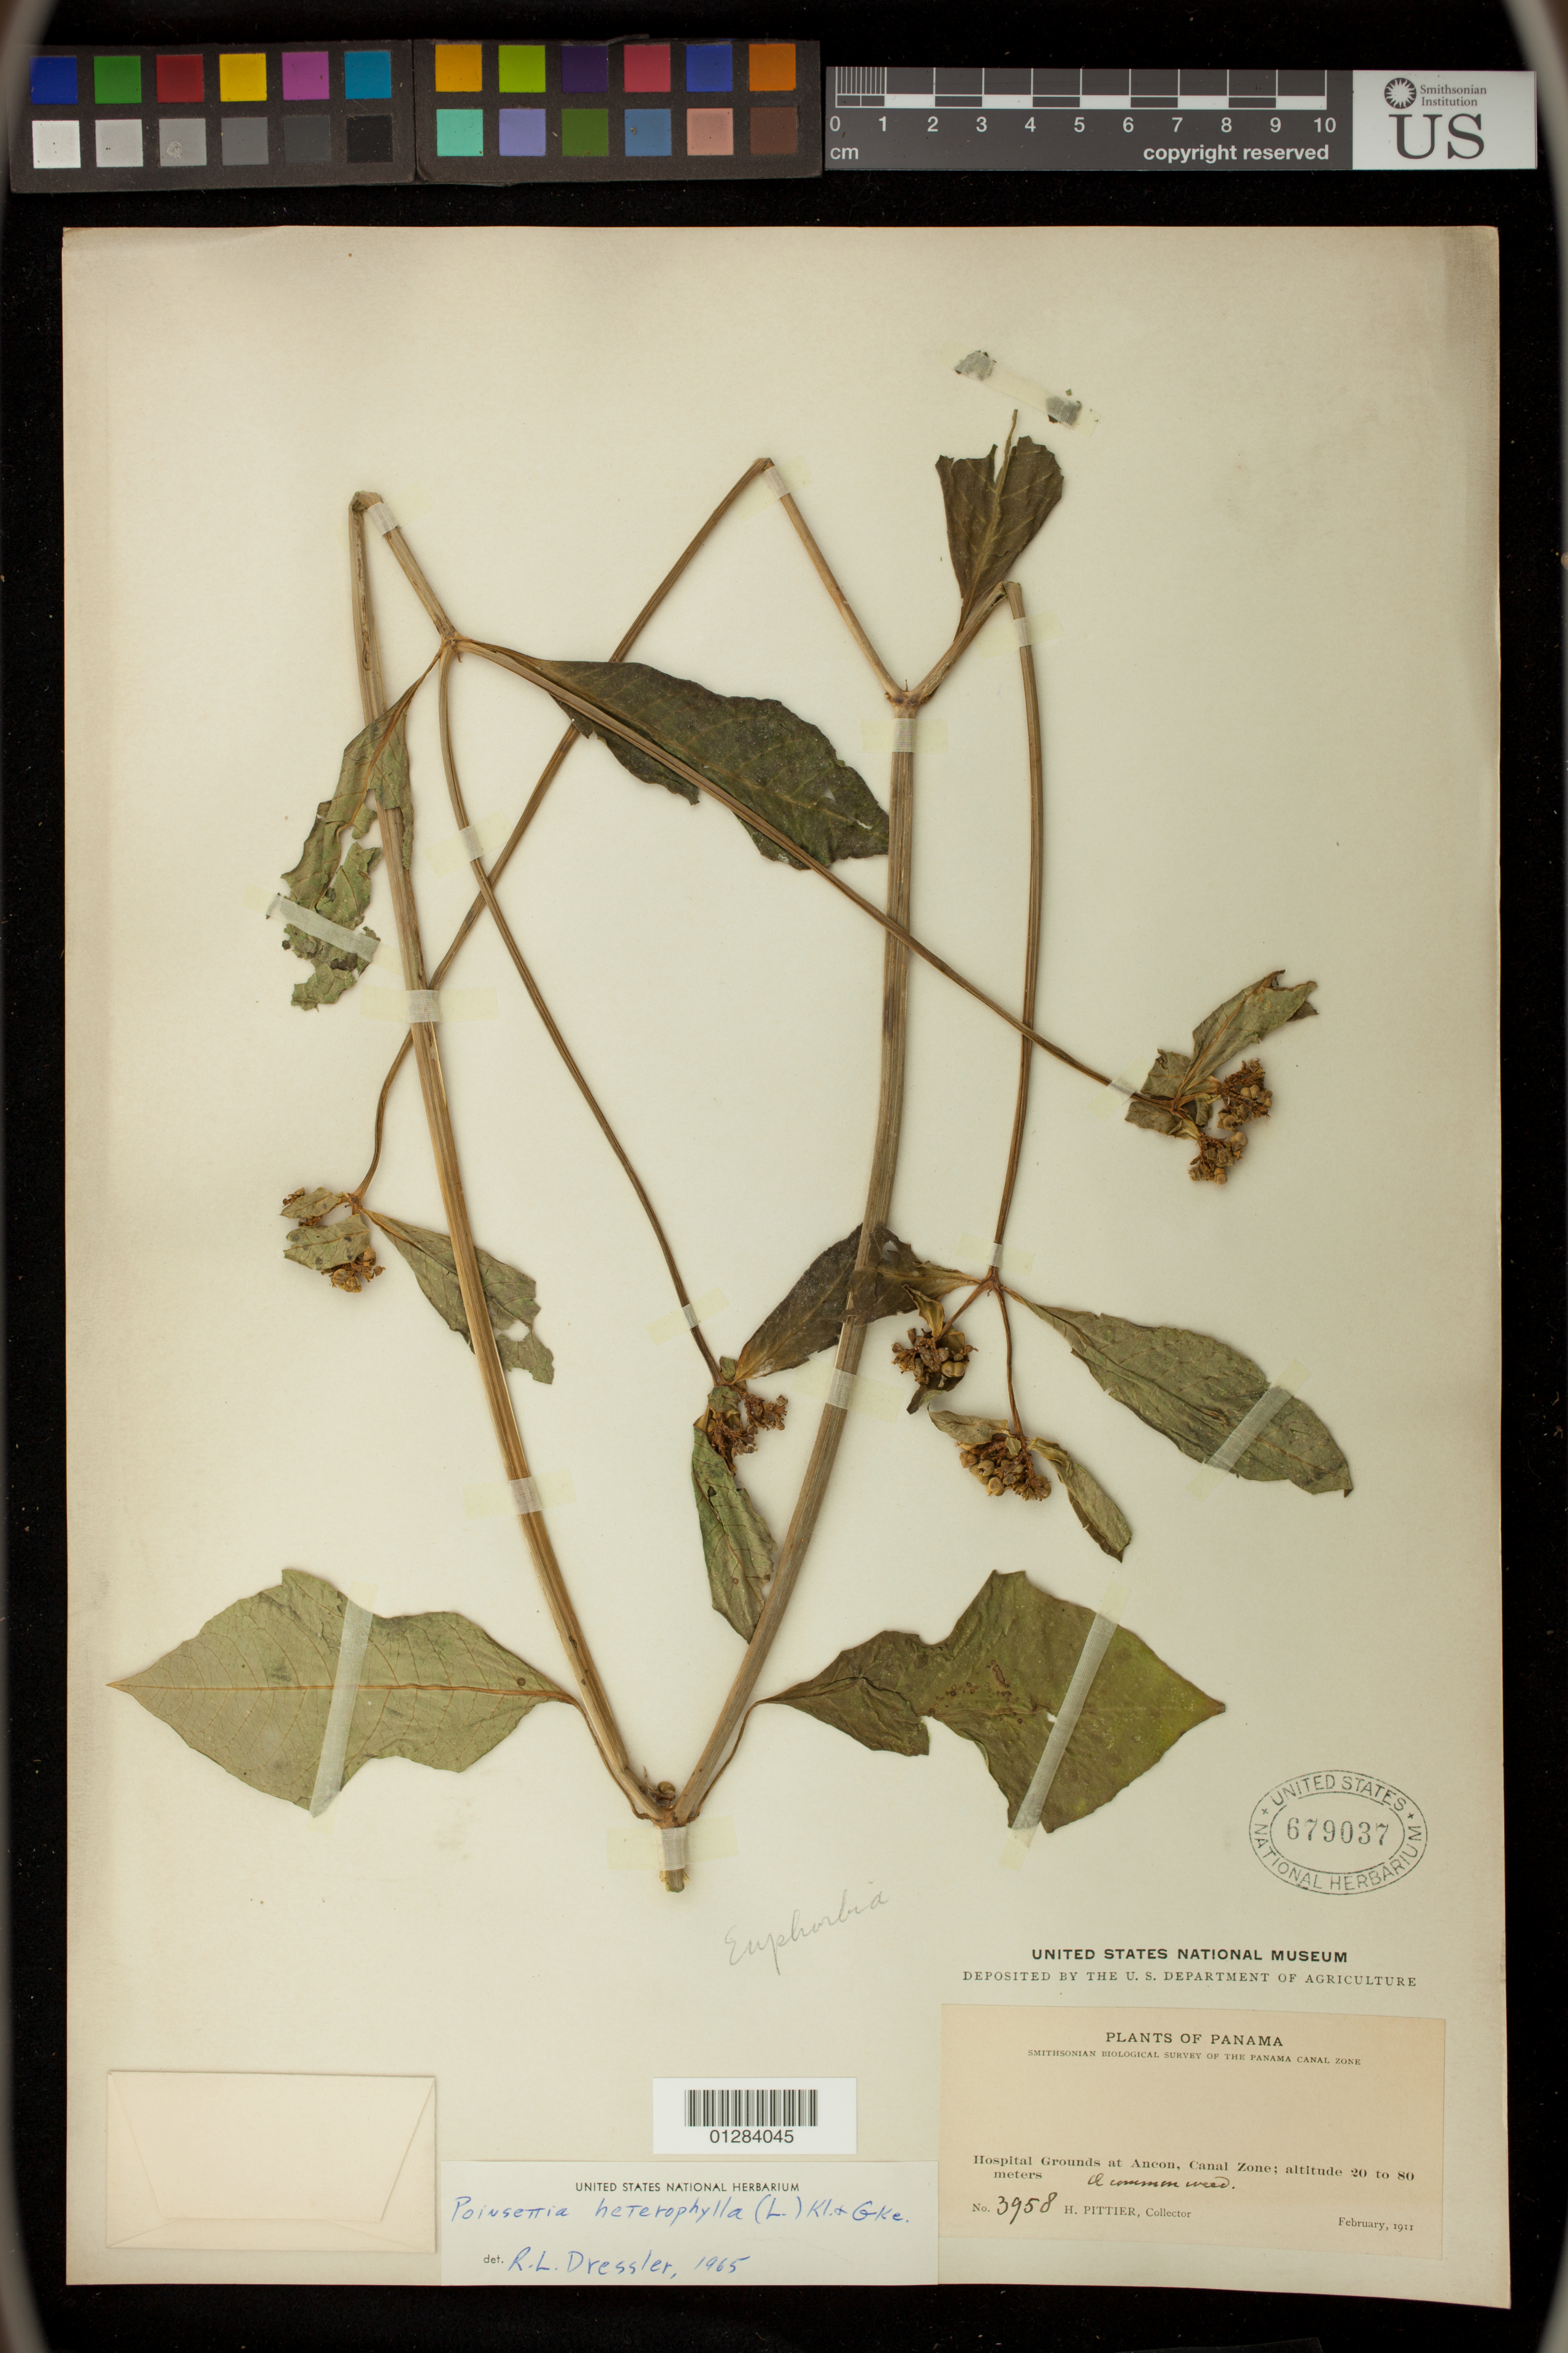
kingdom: Plantae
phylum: Tracheophyta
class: Magnoliopsida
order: Malpighiales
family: Euphorbiaceae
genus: Euphorbia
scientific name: Euphorbia heterophylla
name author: L.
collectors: H. F. Pittier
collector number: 3958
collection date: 1931-02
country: Panama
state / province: Panamá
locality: Hospital Grounds at Ancon, Canal Zone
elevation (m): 20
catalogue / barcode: US 679037